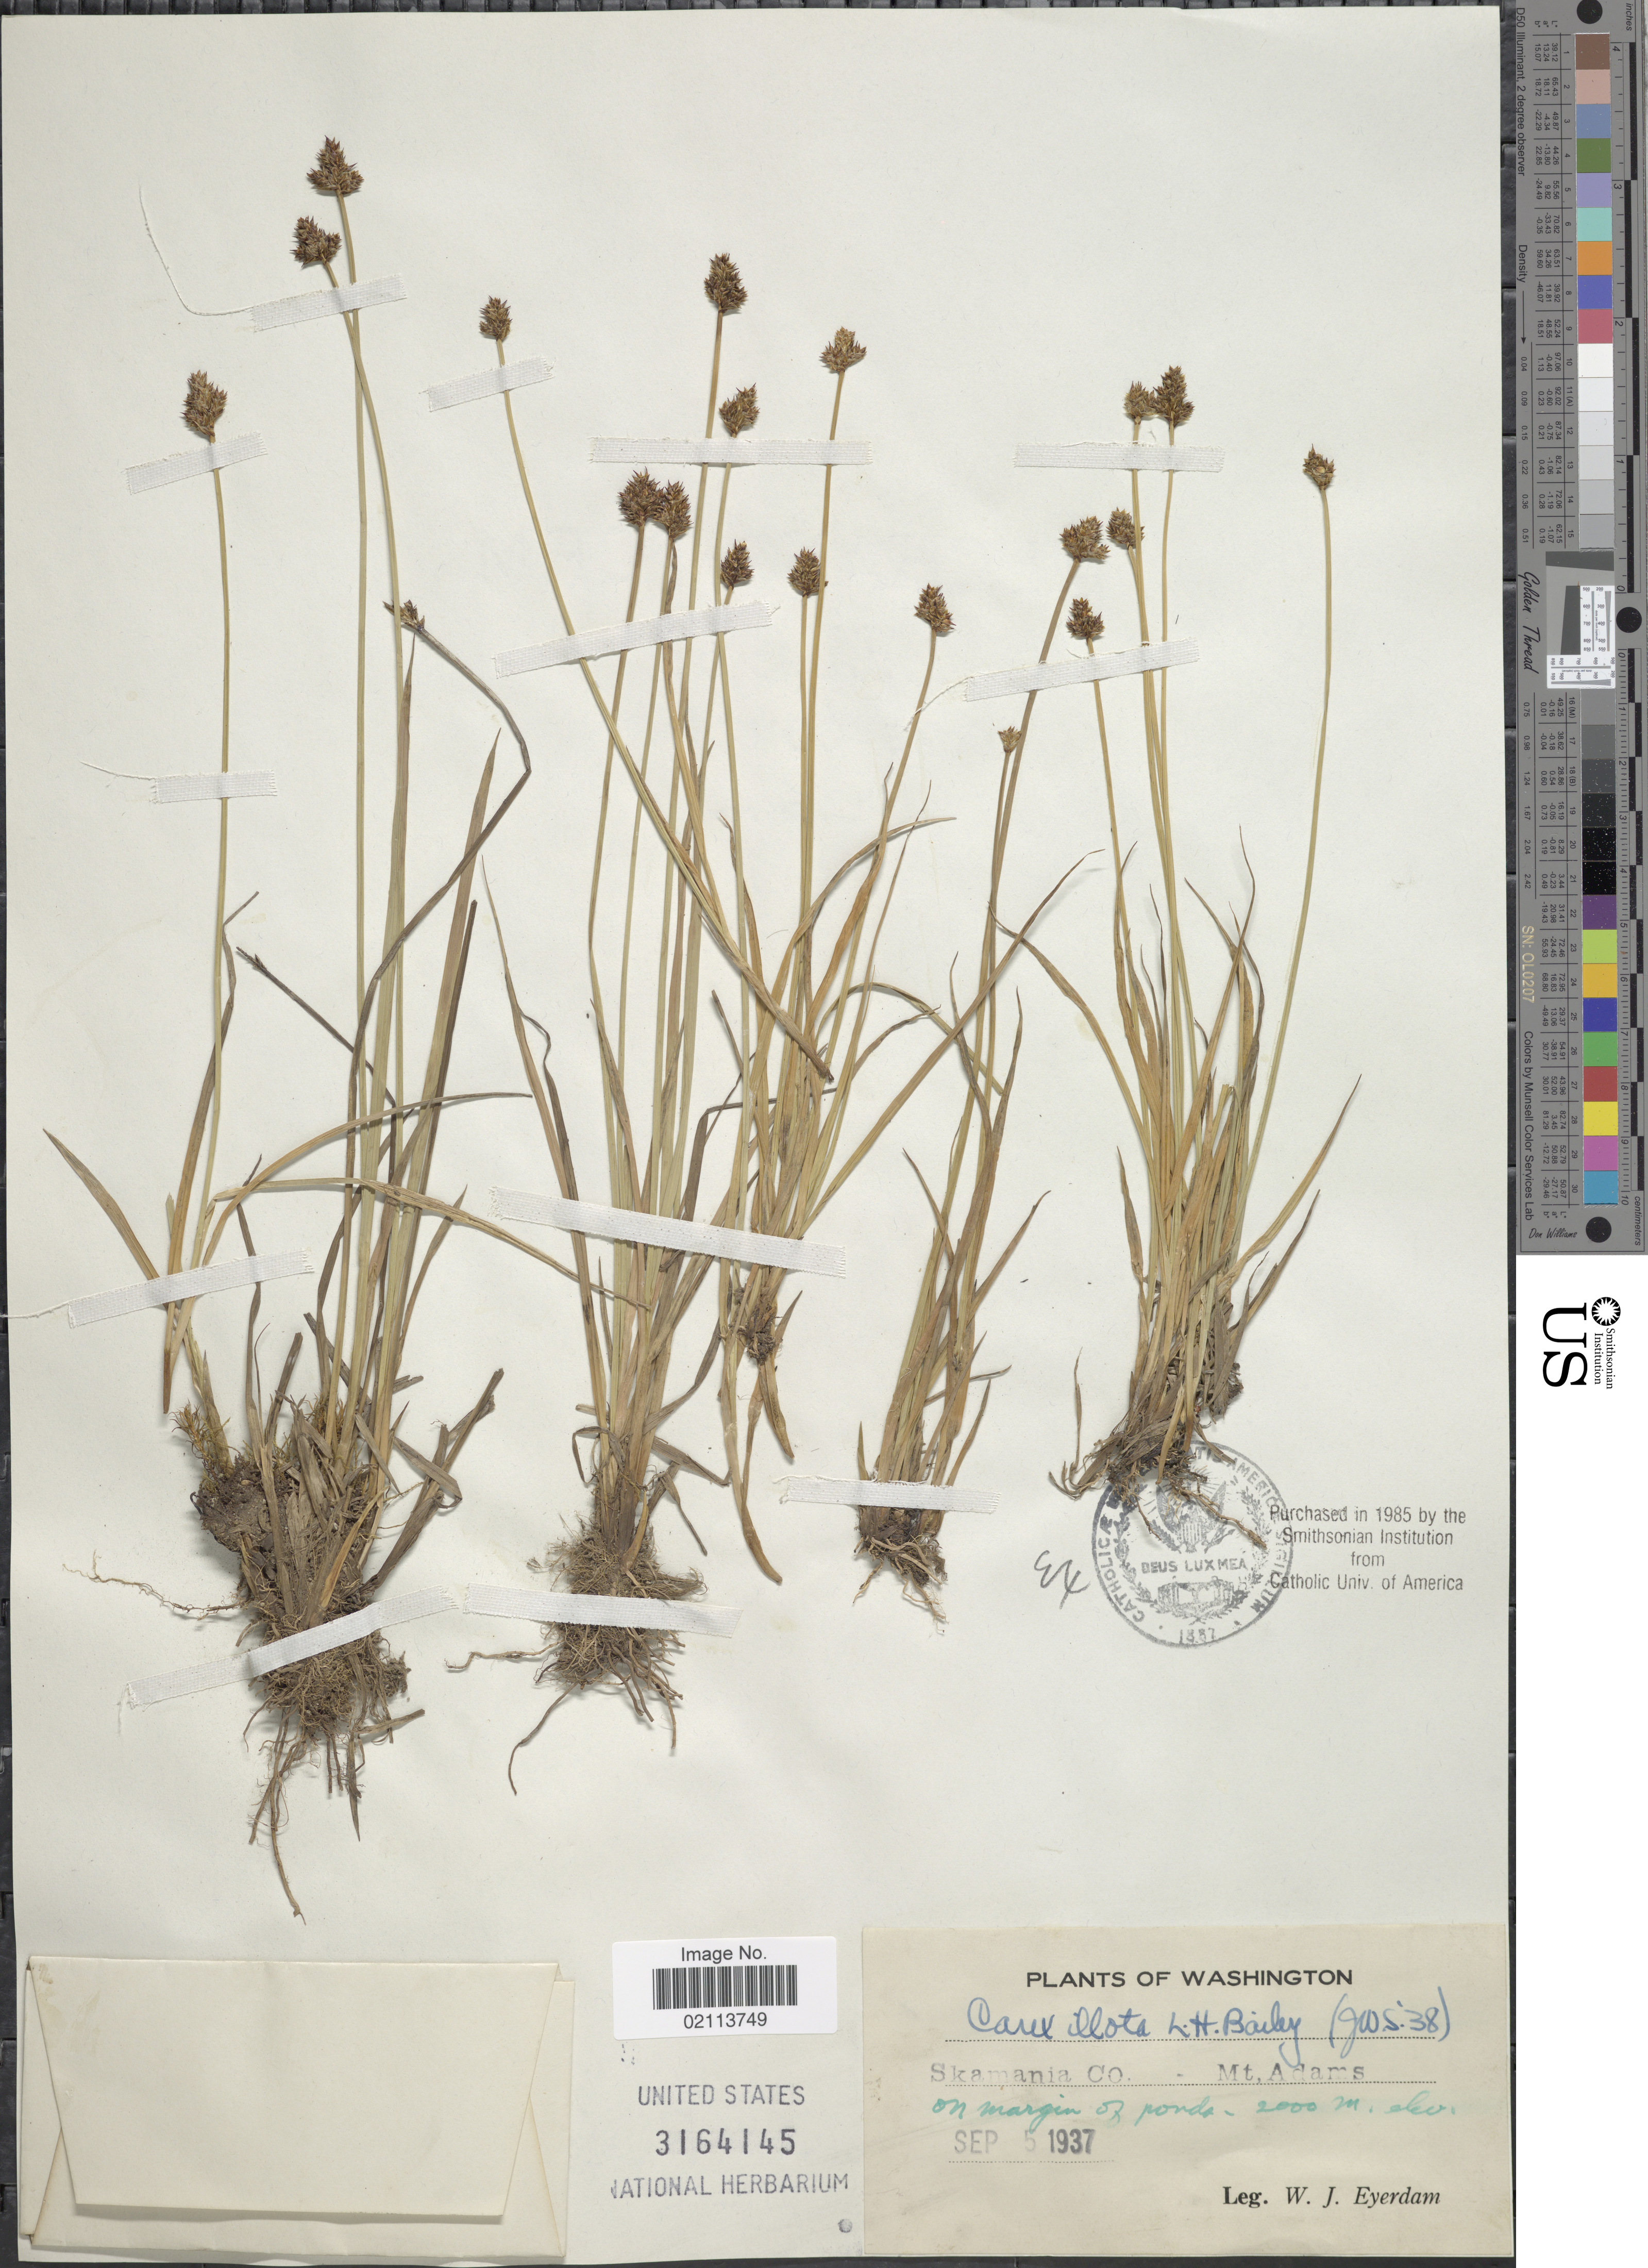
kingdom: Plantae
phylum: Tracheophyta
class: Liliopsida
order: Poales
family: Cyperaceae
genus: Carex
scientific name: Carex illota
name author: L.H. Bailey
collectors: W. J. Eyerdam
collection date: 1937-09-05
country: United States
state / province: Washington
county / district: Skamania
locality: Skamania Co., Mt Adams, on margins of ponds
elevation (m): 2000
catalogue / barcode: US 3164145